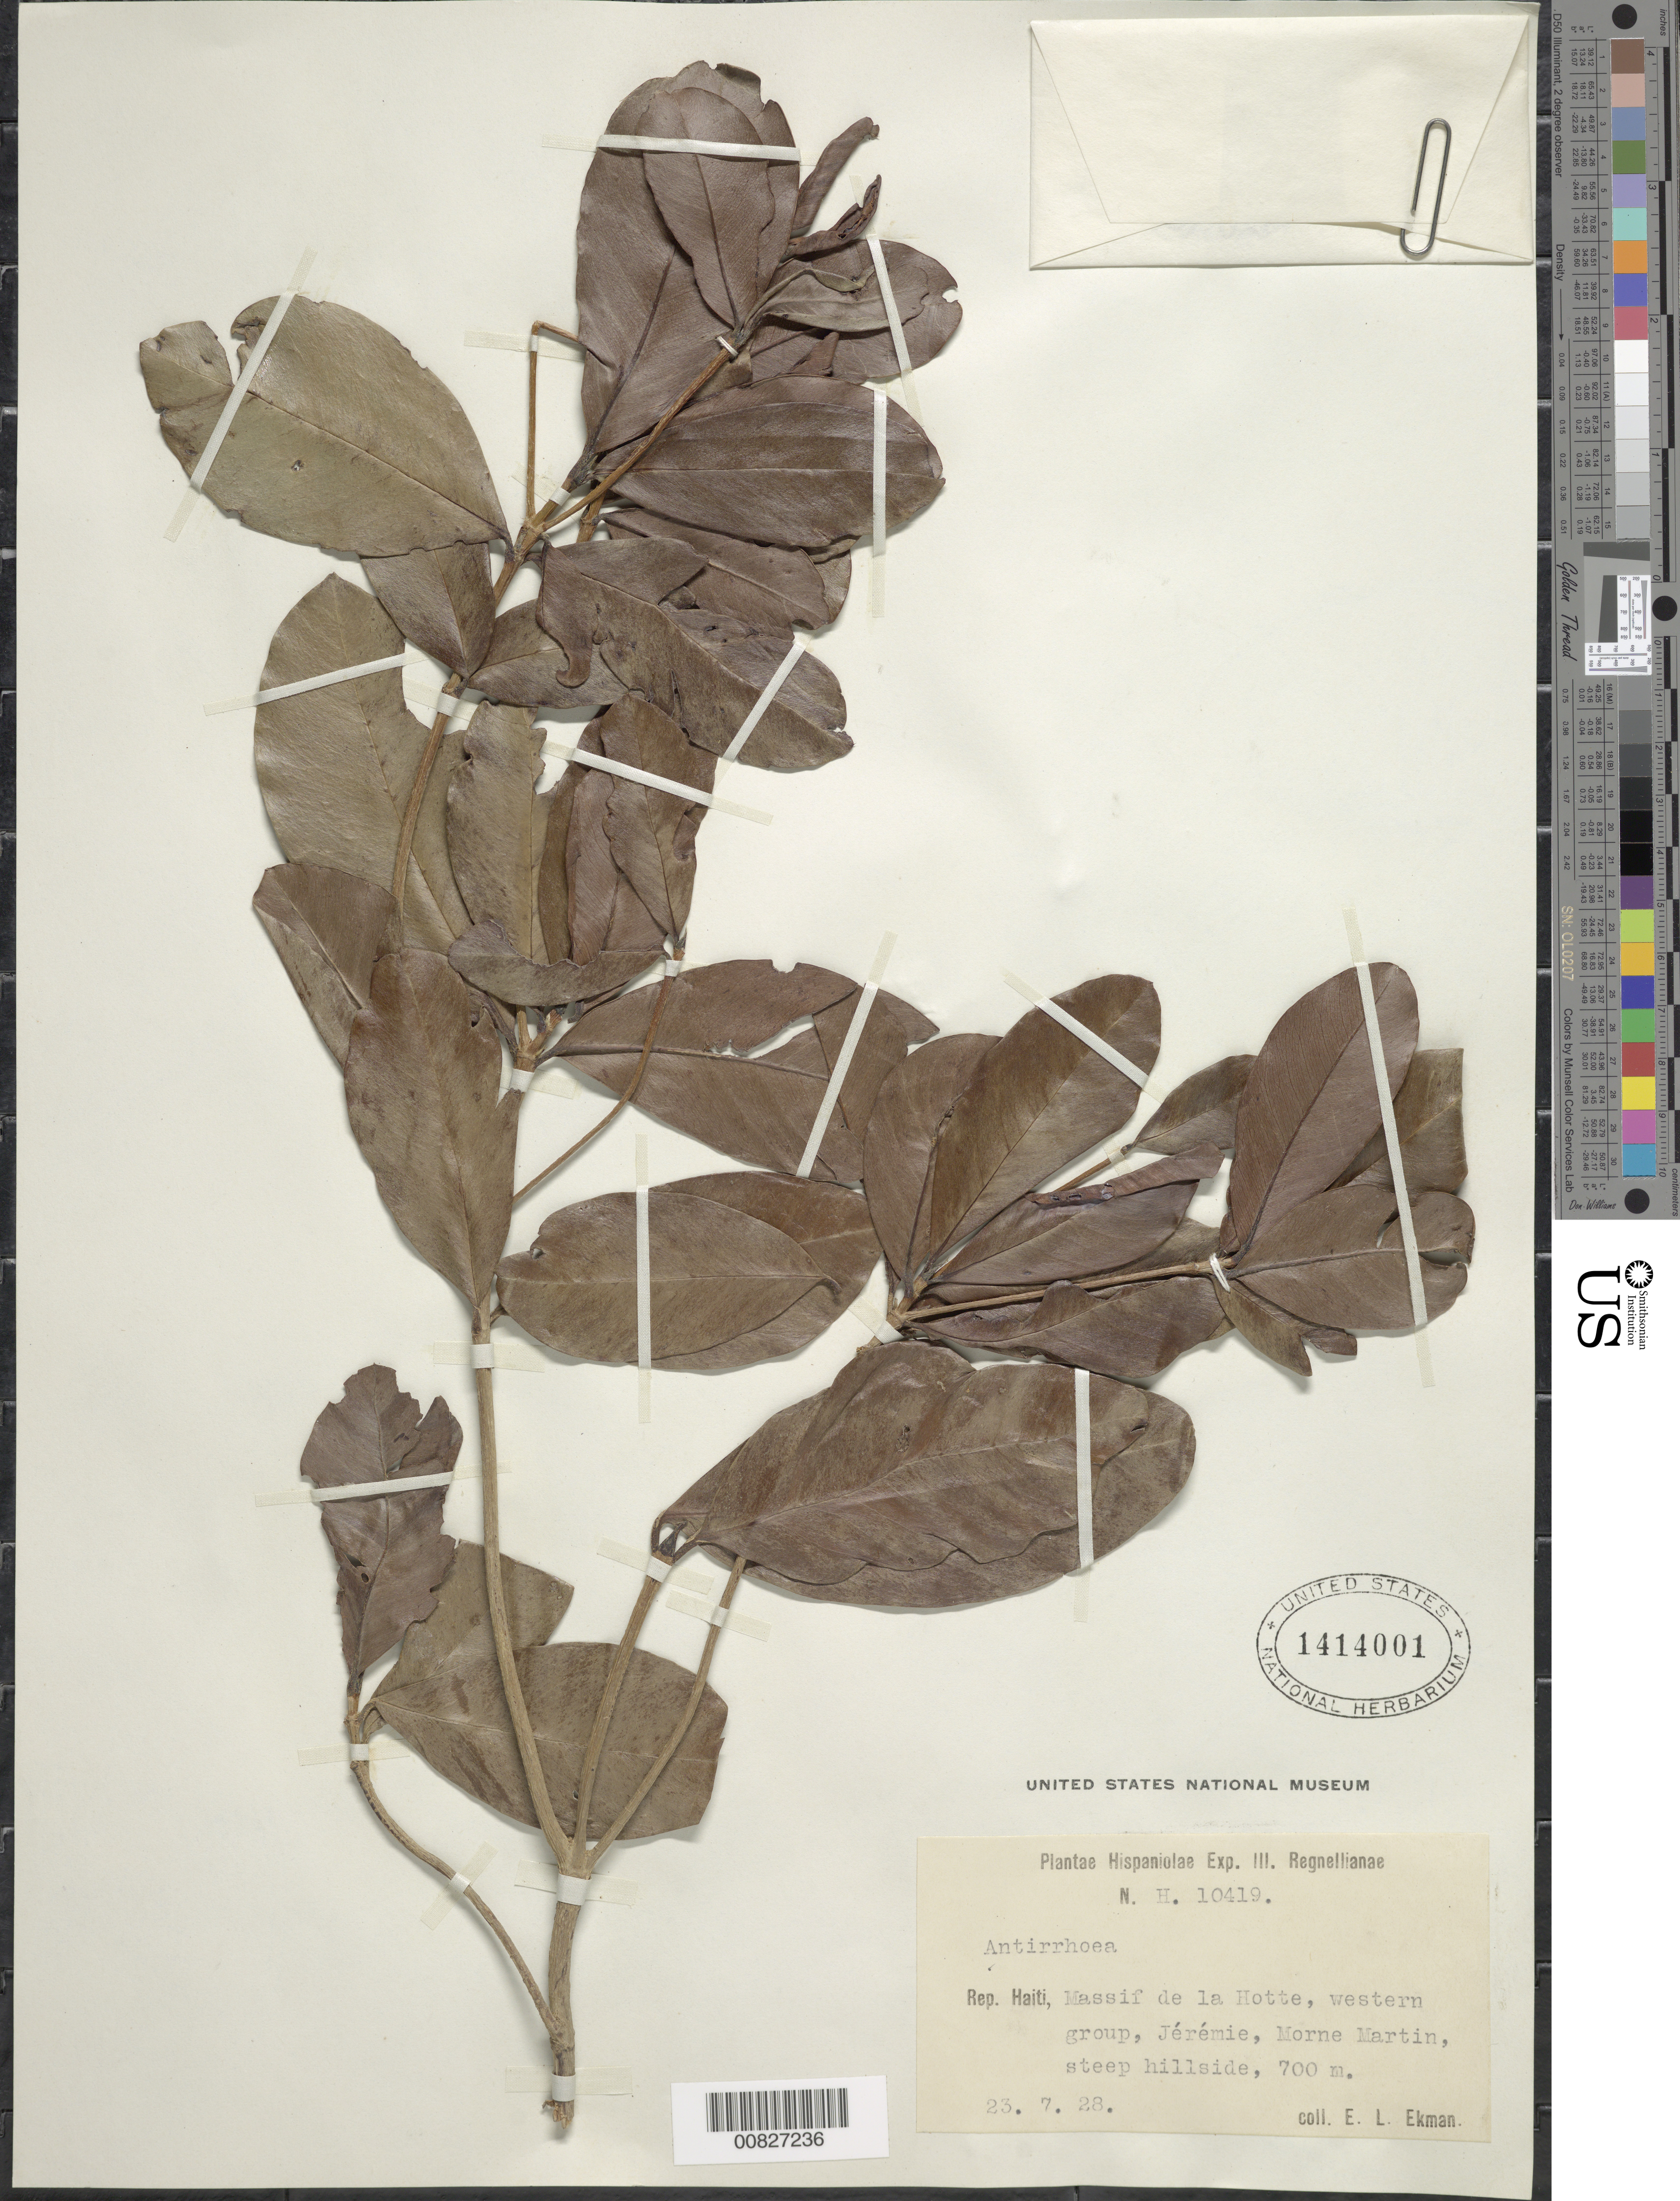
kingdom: Plantae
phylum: Tracheophyta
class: Magnoliopsida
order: Gentianales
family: Rubiaceae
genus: Stenostomum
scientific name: Stenostomum sp.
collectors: E. L. Ekman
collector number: H 10419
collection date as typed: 23 Jul 1928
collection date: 1928-07-23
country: Haiti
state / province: Grand'Anse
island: Hispaniola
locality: Massif de la Hotte, western group, Jérémie, Morne Martin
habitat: Steep hillside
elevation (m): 700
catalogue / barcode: US 1414001